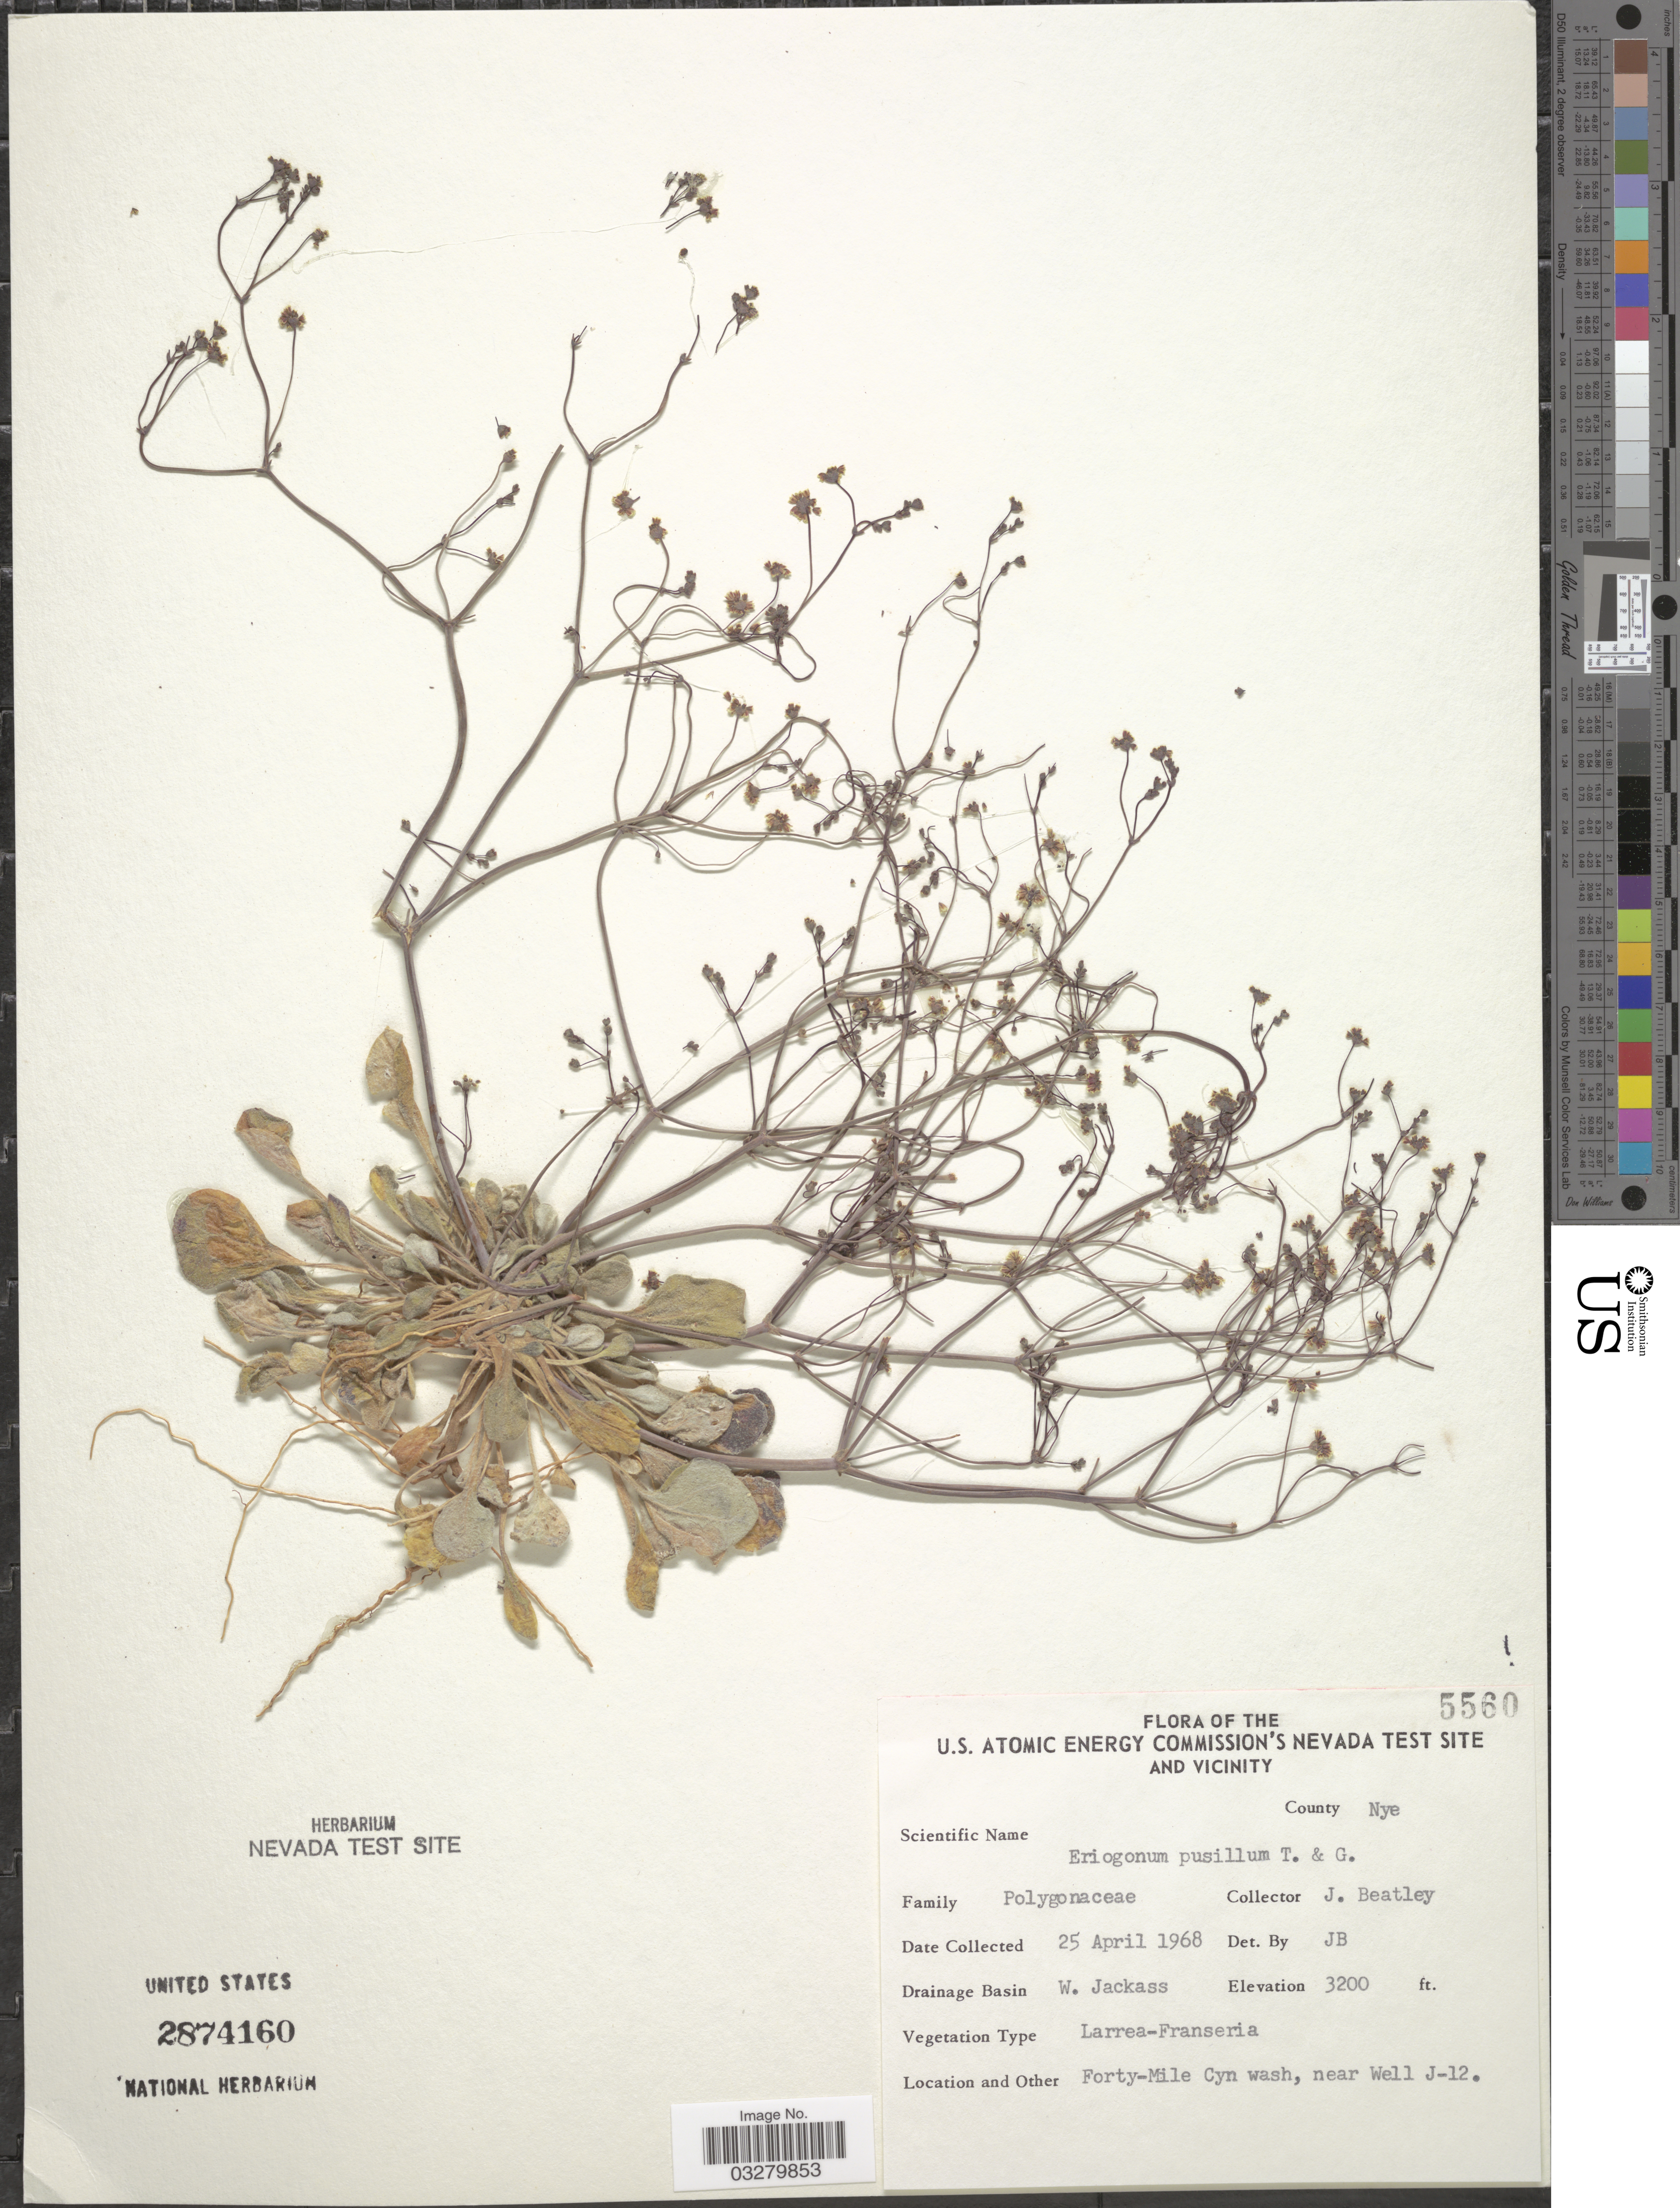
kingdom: Plantae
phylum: Tracheophyta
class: Magnoliopsida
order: Caryophyllales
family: Polygonaceae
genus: Eriogonum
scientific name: Eriogonum pusillum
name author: Torr. & A. Gray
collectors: J. C. Beatley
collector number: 5560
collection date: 1968-04-25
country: United States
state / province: Nevada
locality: U.S. Atomic Energy Commission's Nevada Test Site and Vicinity. County Nye. Drainage Basin W. Jackass. Forty-Mile Cyn wash, near Well J-12.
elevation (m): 975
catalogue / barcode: US 2874160